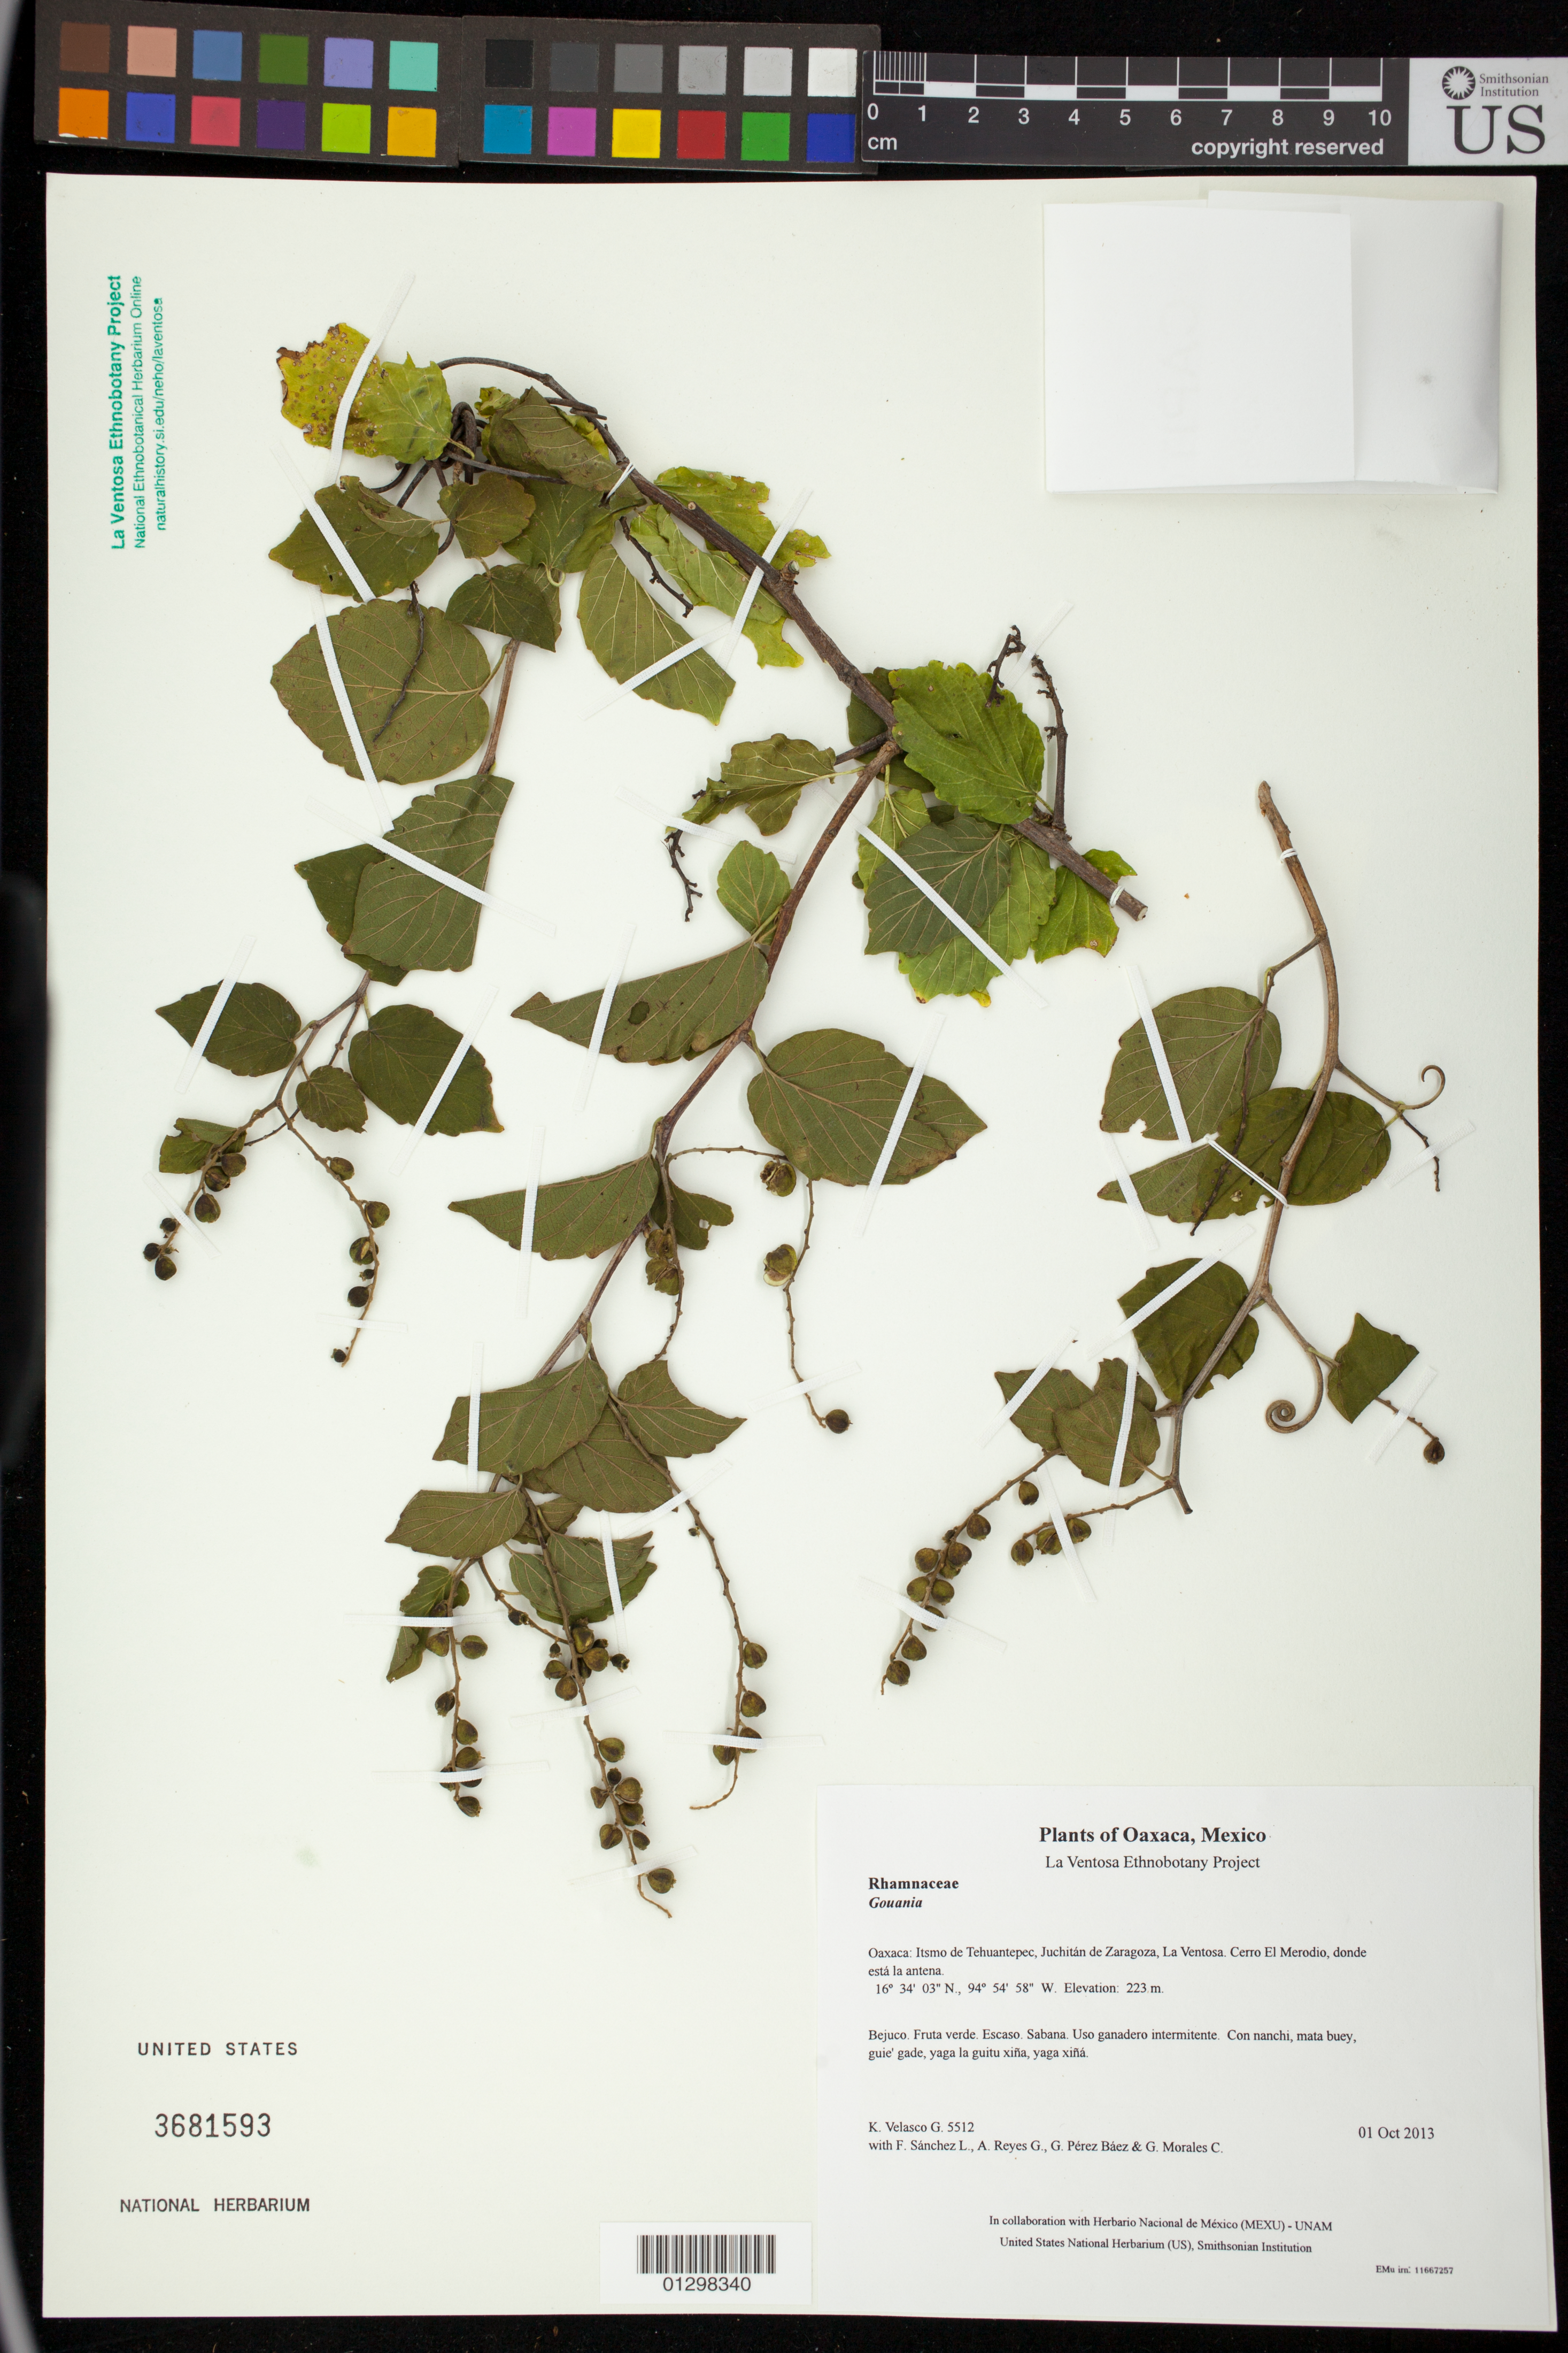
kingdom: Plantae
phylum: Tracheophyta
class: Magnoliopsida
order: Rosales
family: Rhamnaceae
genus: Gouania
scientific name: Gouania sp.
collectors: K. Velasco G., F. Sánchez L., A. Reyes G., G. Pérez Báez & G. Morales C.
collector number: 5512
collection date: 2013-10-01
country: Mexico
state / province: Oaxaca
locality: Itsmo de Tehuantepec, Juchitán de Zaragoza, La Ventosa. Cerro El Merodio, donde está la antena.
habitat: Sabana. Uso ganadero intermitente.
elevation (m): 223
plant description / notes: JEBOT, MEXU, SERO, US; Luba'. Cuaananaxhi naga'. Huaxie'.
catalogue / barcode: US 3681593